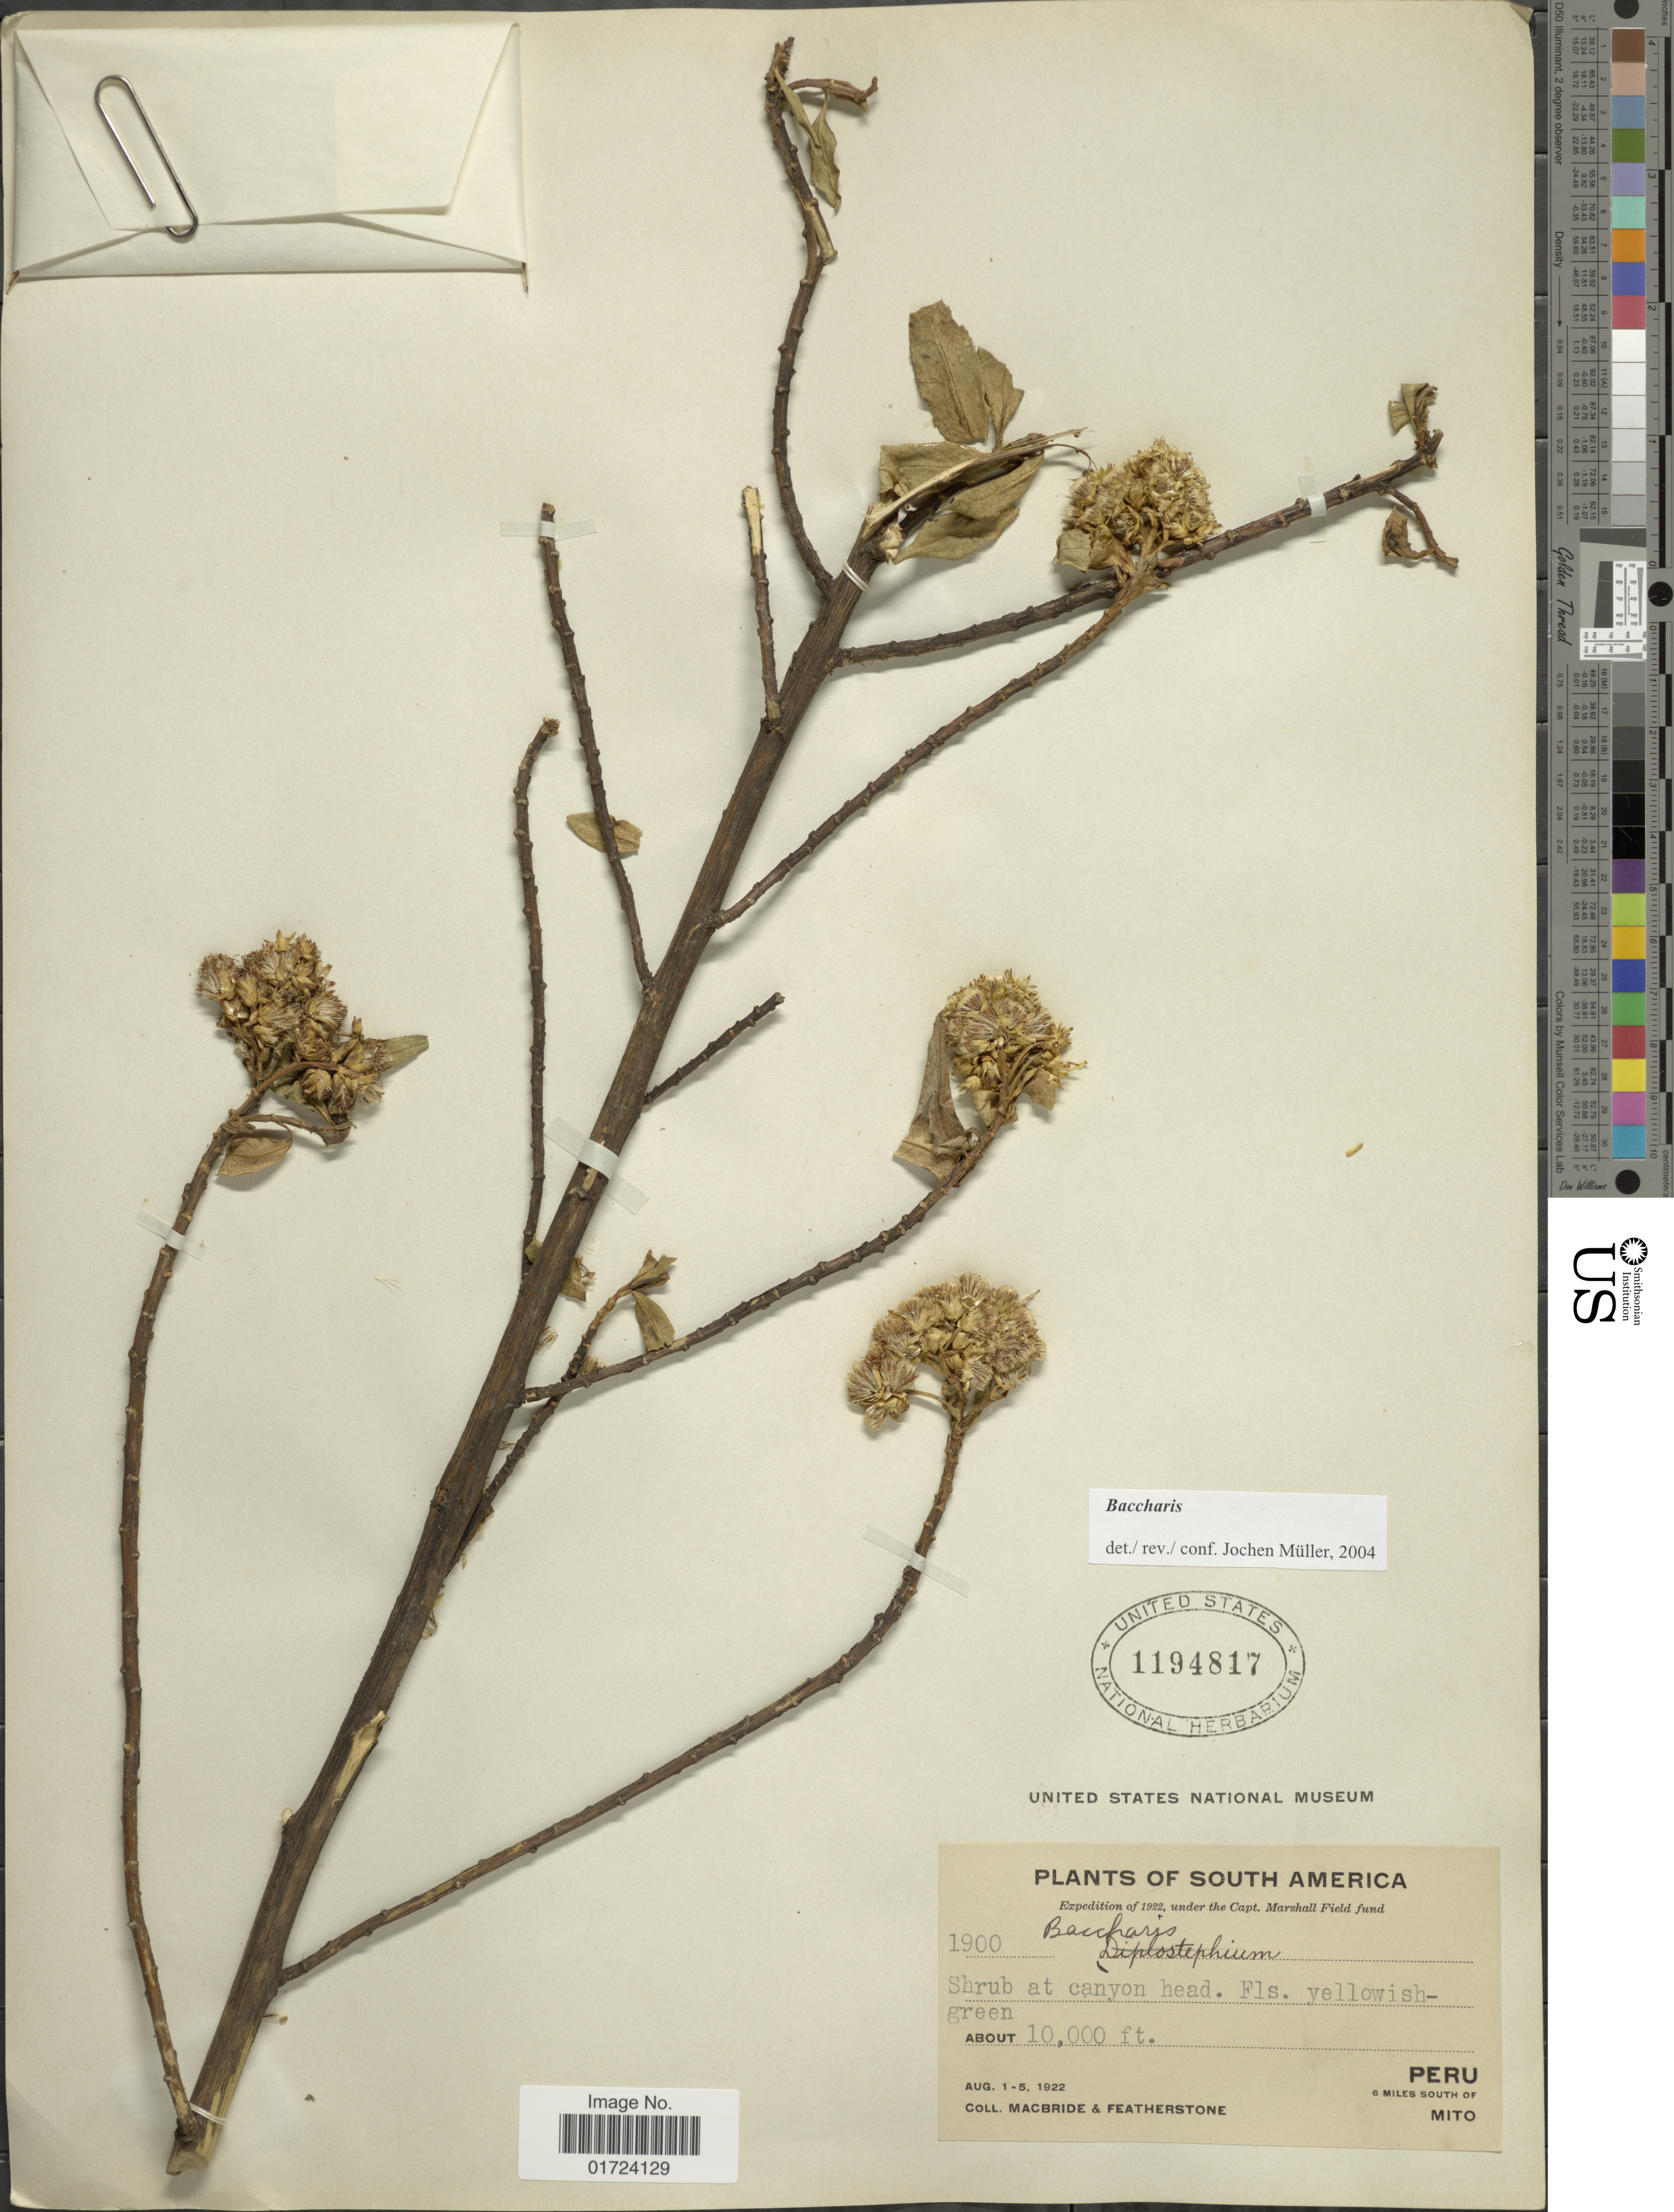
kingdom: Plantae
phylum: Tracheophyta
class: Magnoliopsida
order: Asterales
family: Asteraceae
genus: Baccharis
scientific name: Baccharis sp.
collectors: Macbride, -- & -. Featherstone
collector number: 1900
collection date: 1922-05-01/1922-08-05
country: Peru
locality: Peru, 6 miles south of Mito.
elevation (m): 3048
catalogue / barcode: US 1194817